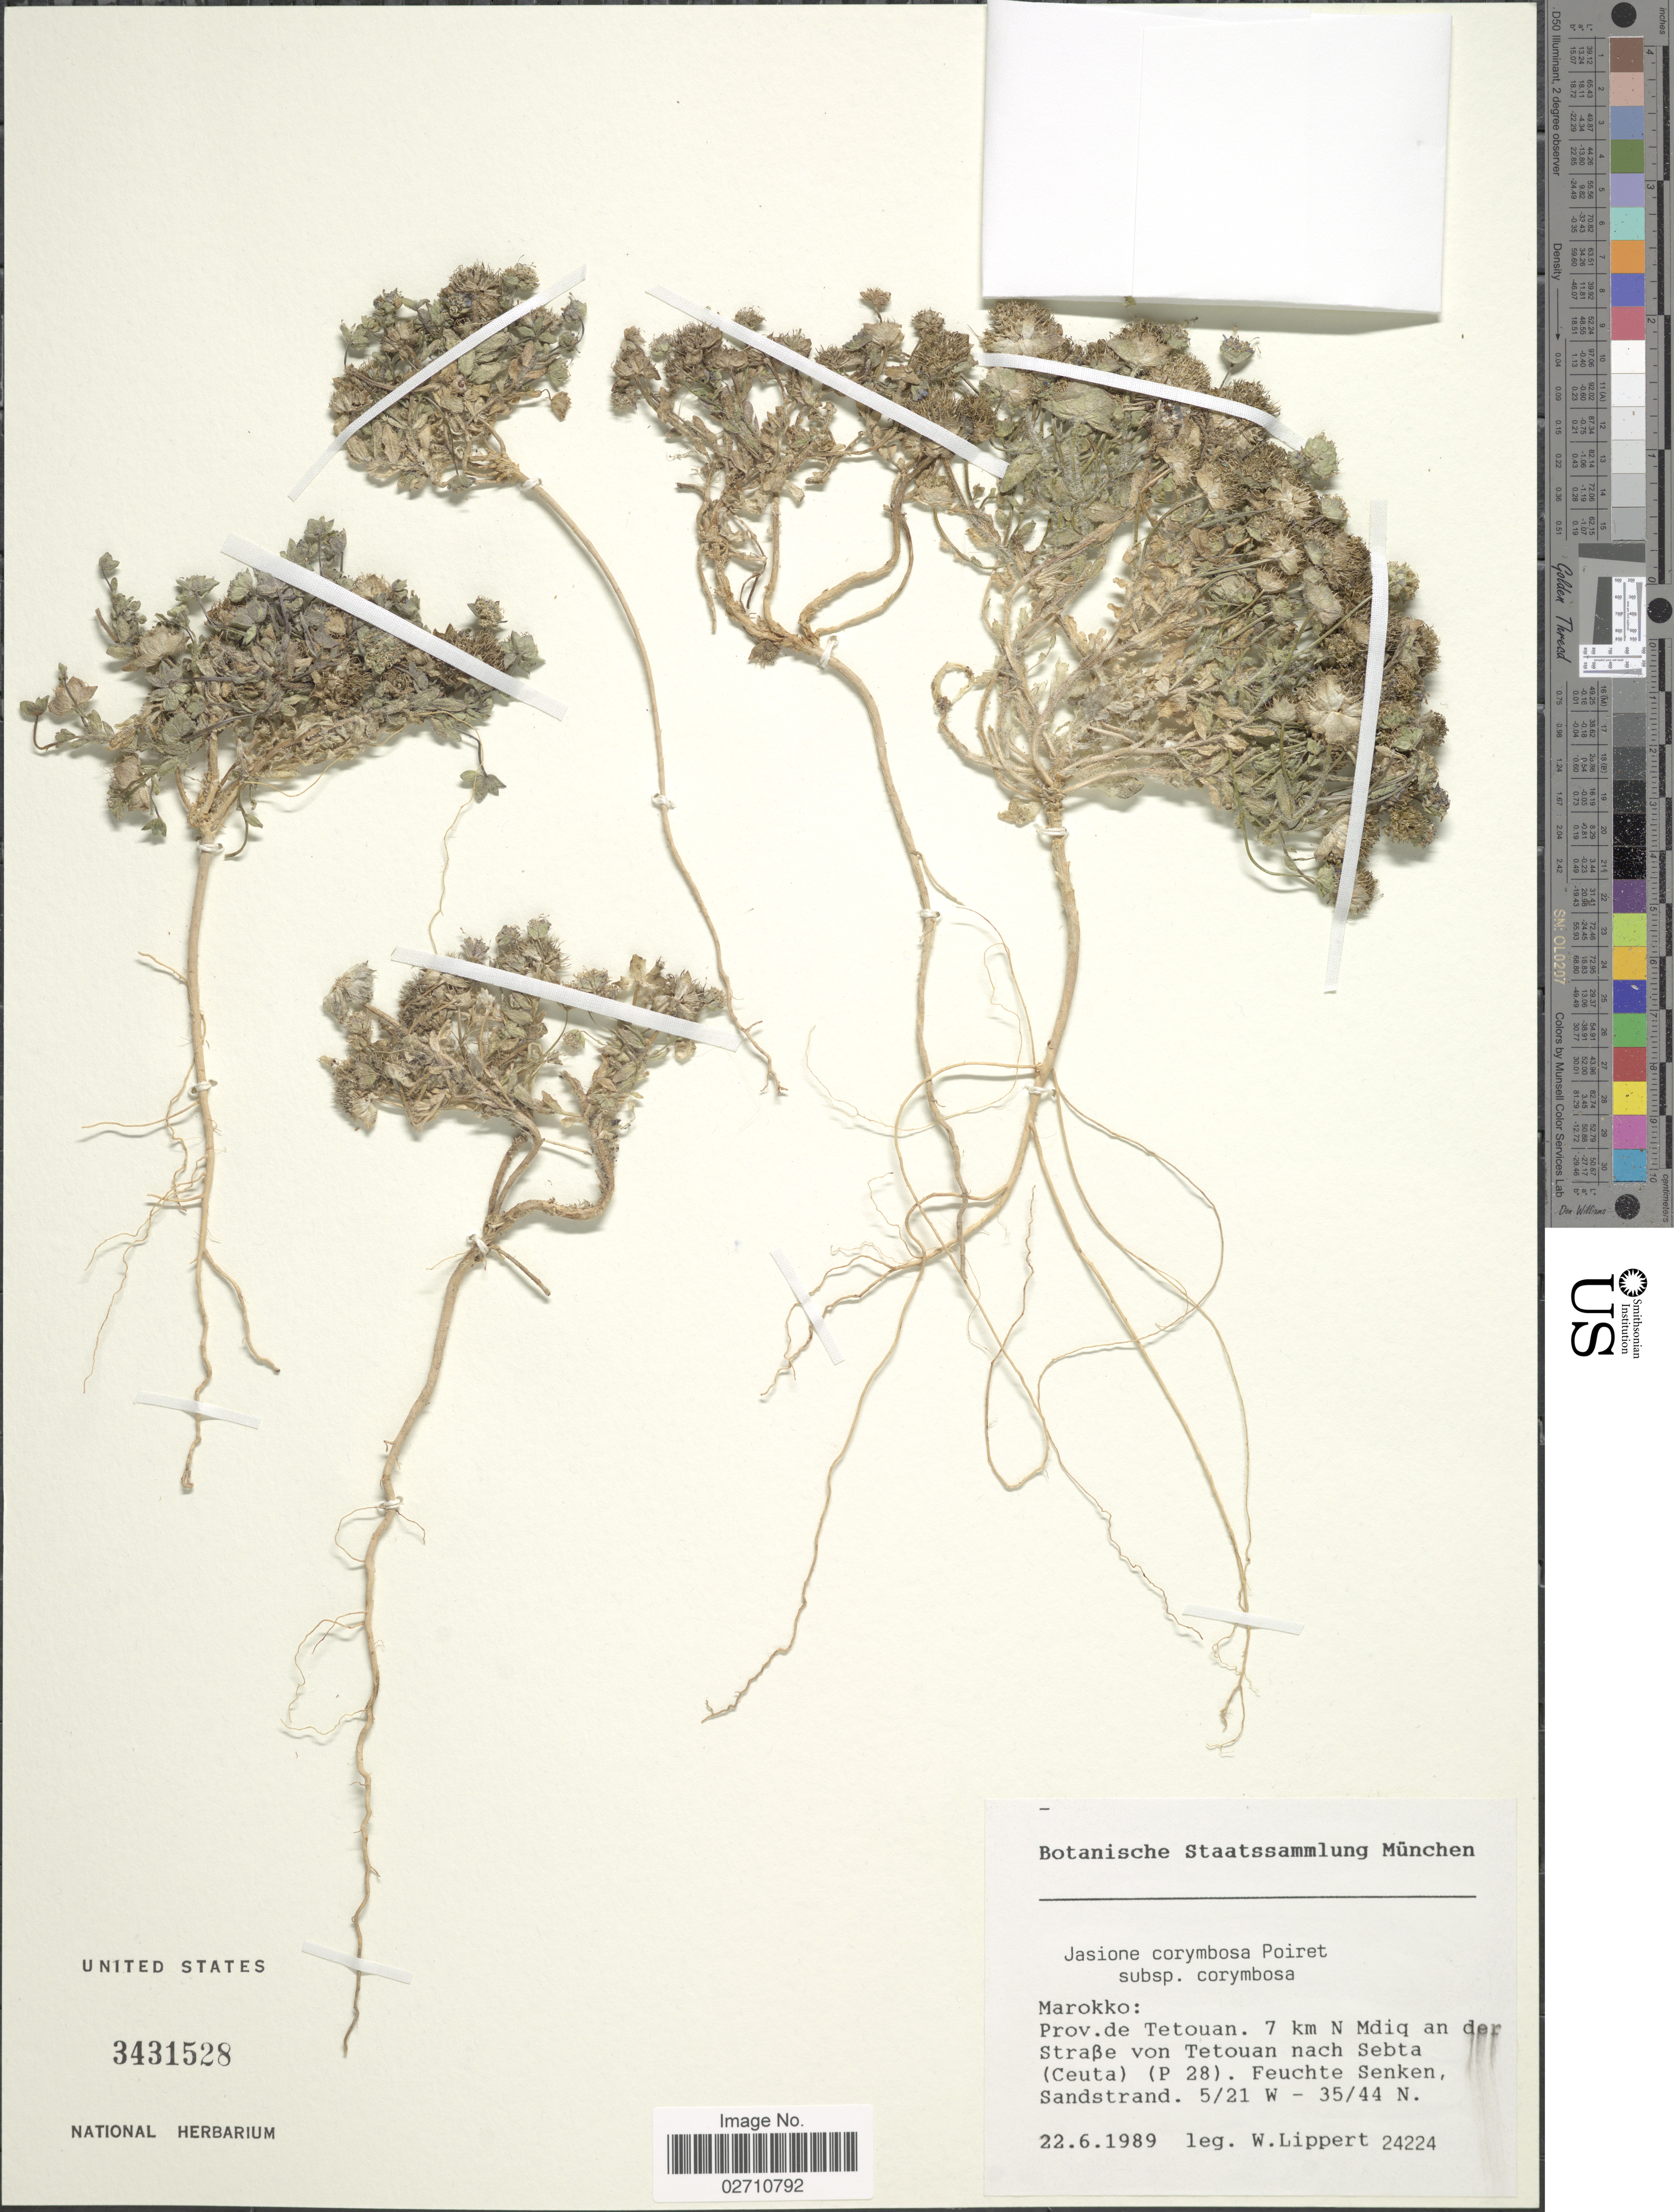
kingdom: Plantae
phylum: Tracheophyta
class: Magnoliopsida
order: Asterales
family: Campanulaceae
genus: Jasione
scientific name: Jasione corymbosa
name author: Poir.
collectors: W. Lippert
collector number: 24224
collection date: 1989-06-22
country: Morocco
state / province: Tanger-Tétouan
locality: Prov. de Tetouan. 7 km N Mdiq an der Straße von Tetouan nach Sebta (Ceuta) (P 28)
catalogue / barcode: US 3431528